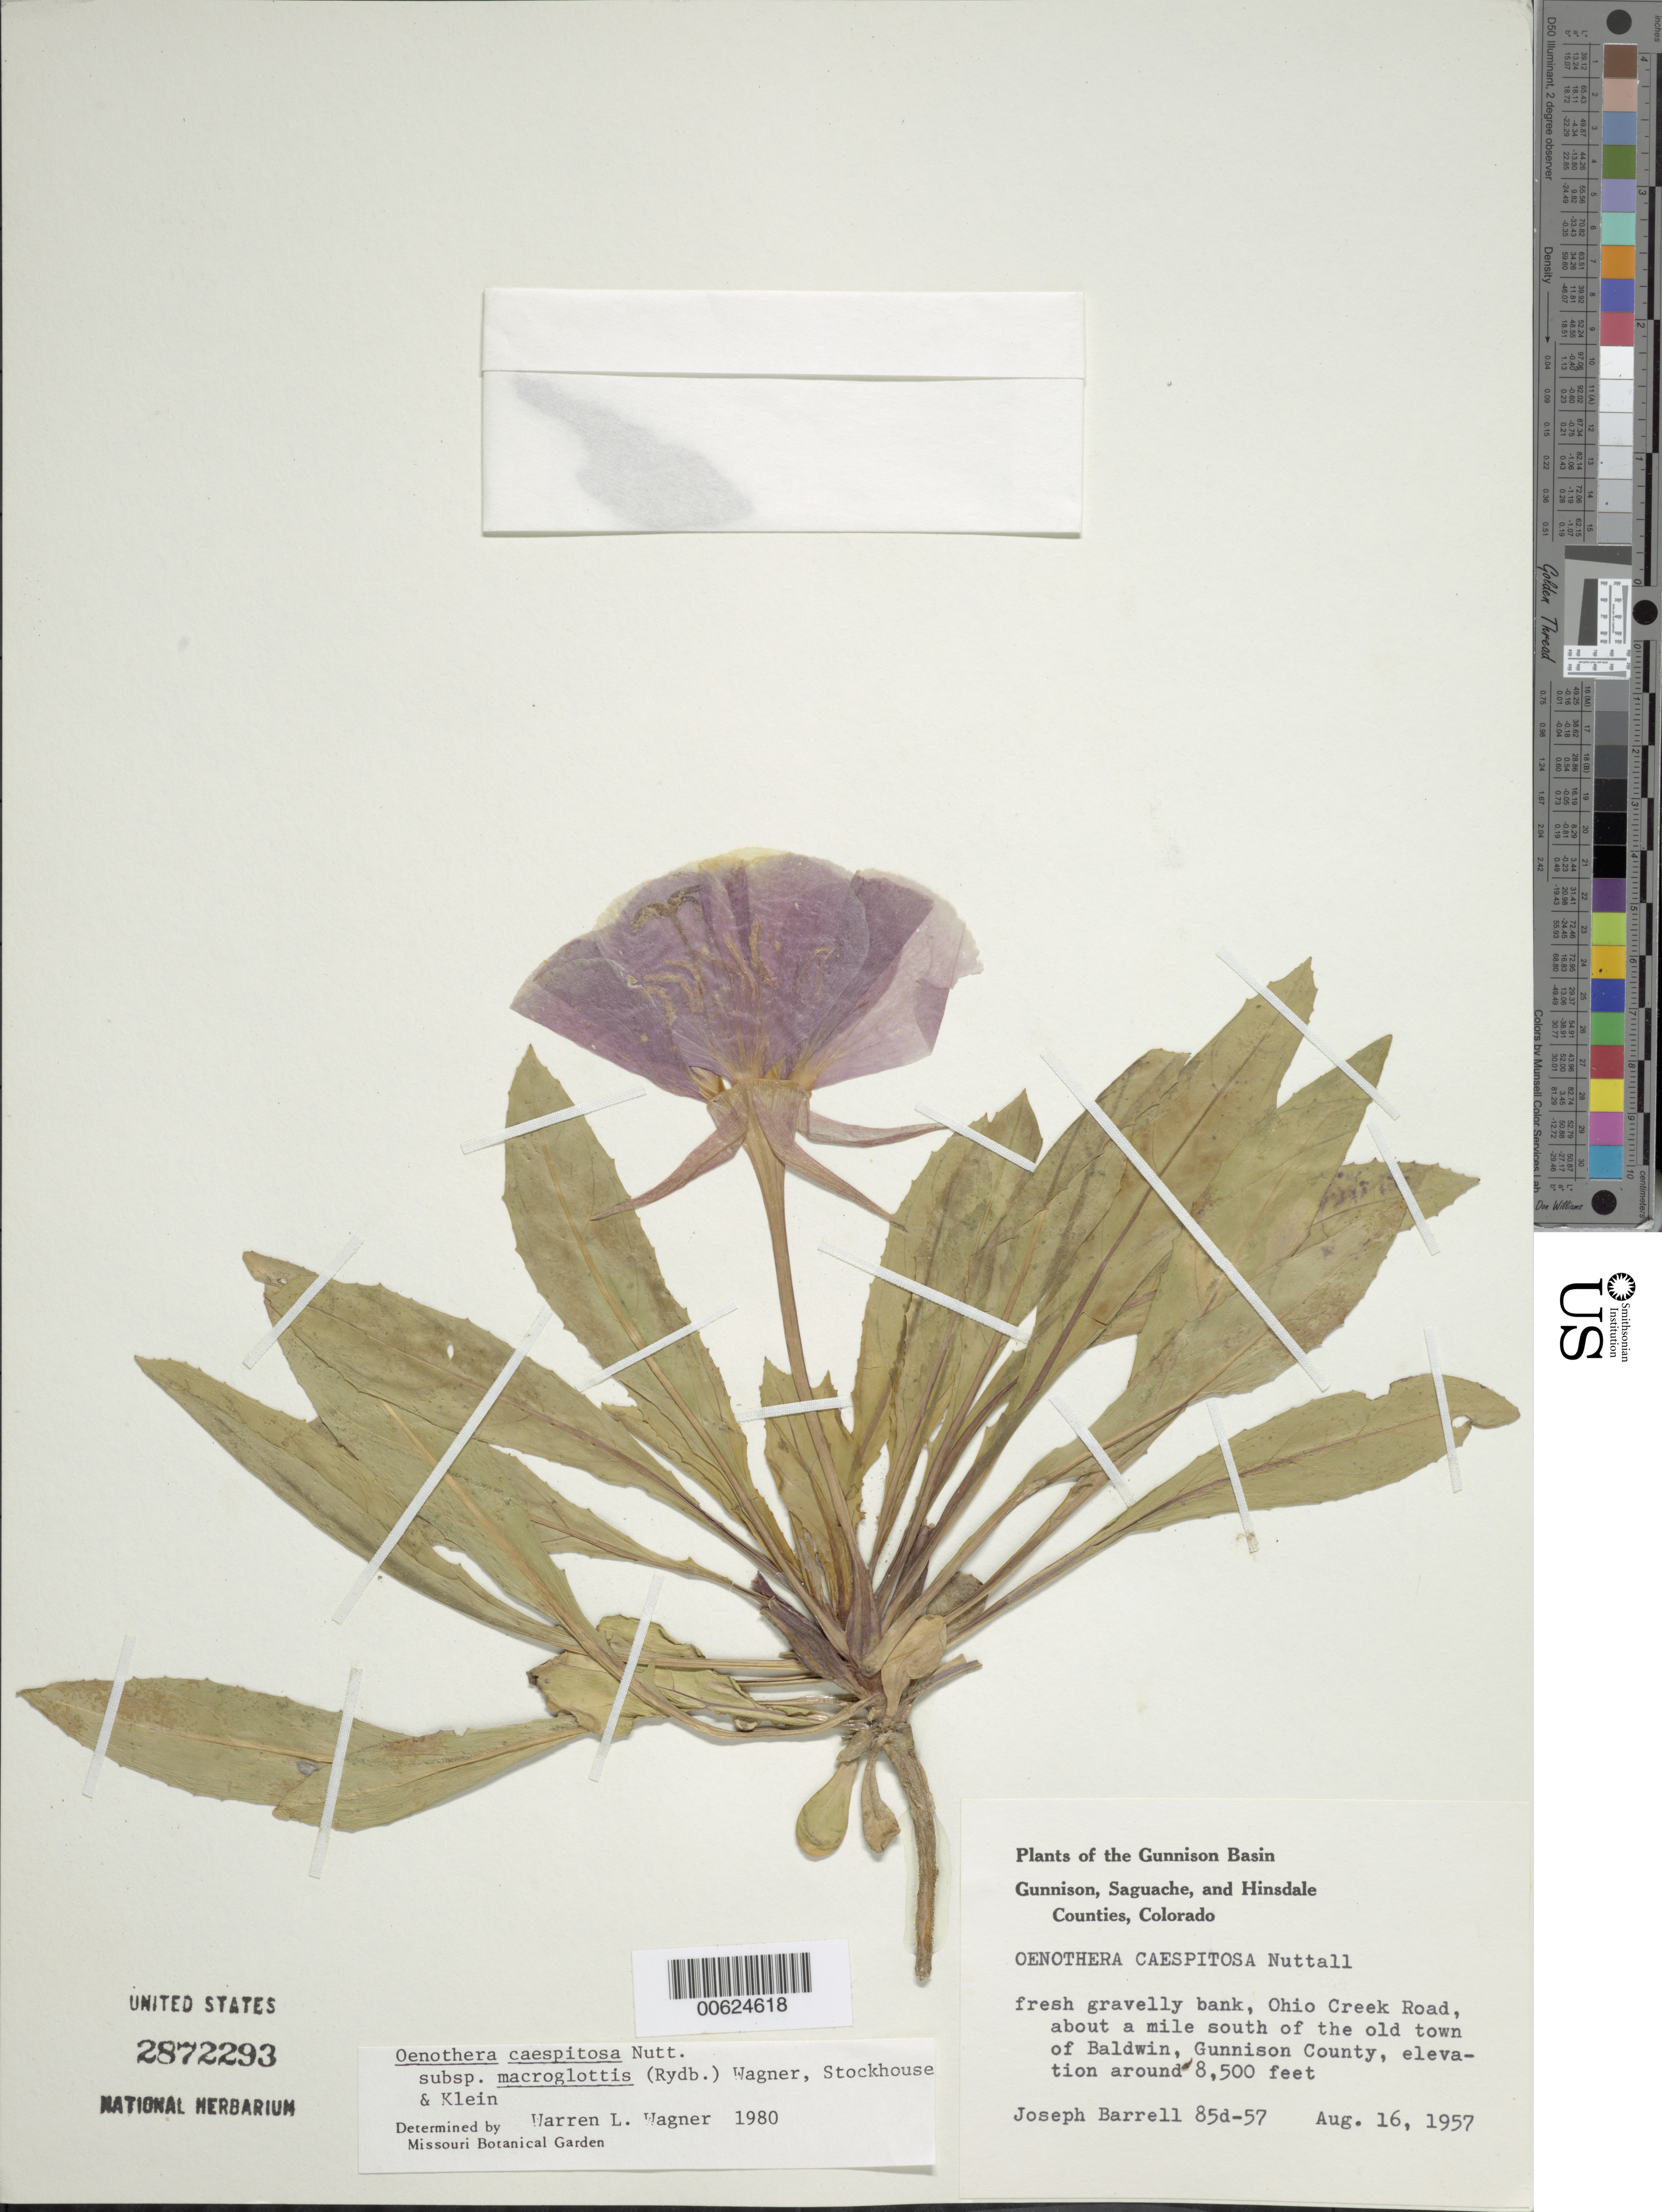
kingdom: Plantae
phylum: Tracheophyta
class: Magnoliopsida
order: Myrtales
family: Onagraceae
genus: Oenothera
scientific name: Oenothera cespitosa subsp. macroglottis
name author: (Rydb.) W.L. Wagner et al.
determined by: Wagner, W. L., (BOT), Smithsonian Institution - National Museum of Natural History (UNITED STATES)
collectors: J. Barrell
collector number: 85D-57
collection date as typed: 16 Aug 1957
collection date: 1957-08-16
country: United States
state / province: Colorado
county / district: Gunnison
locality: Ohio Creek Road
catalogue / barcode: US 2872293